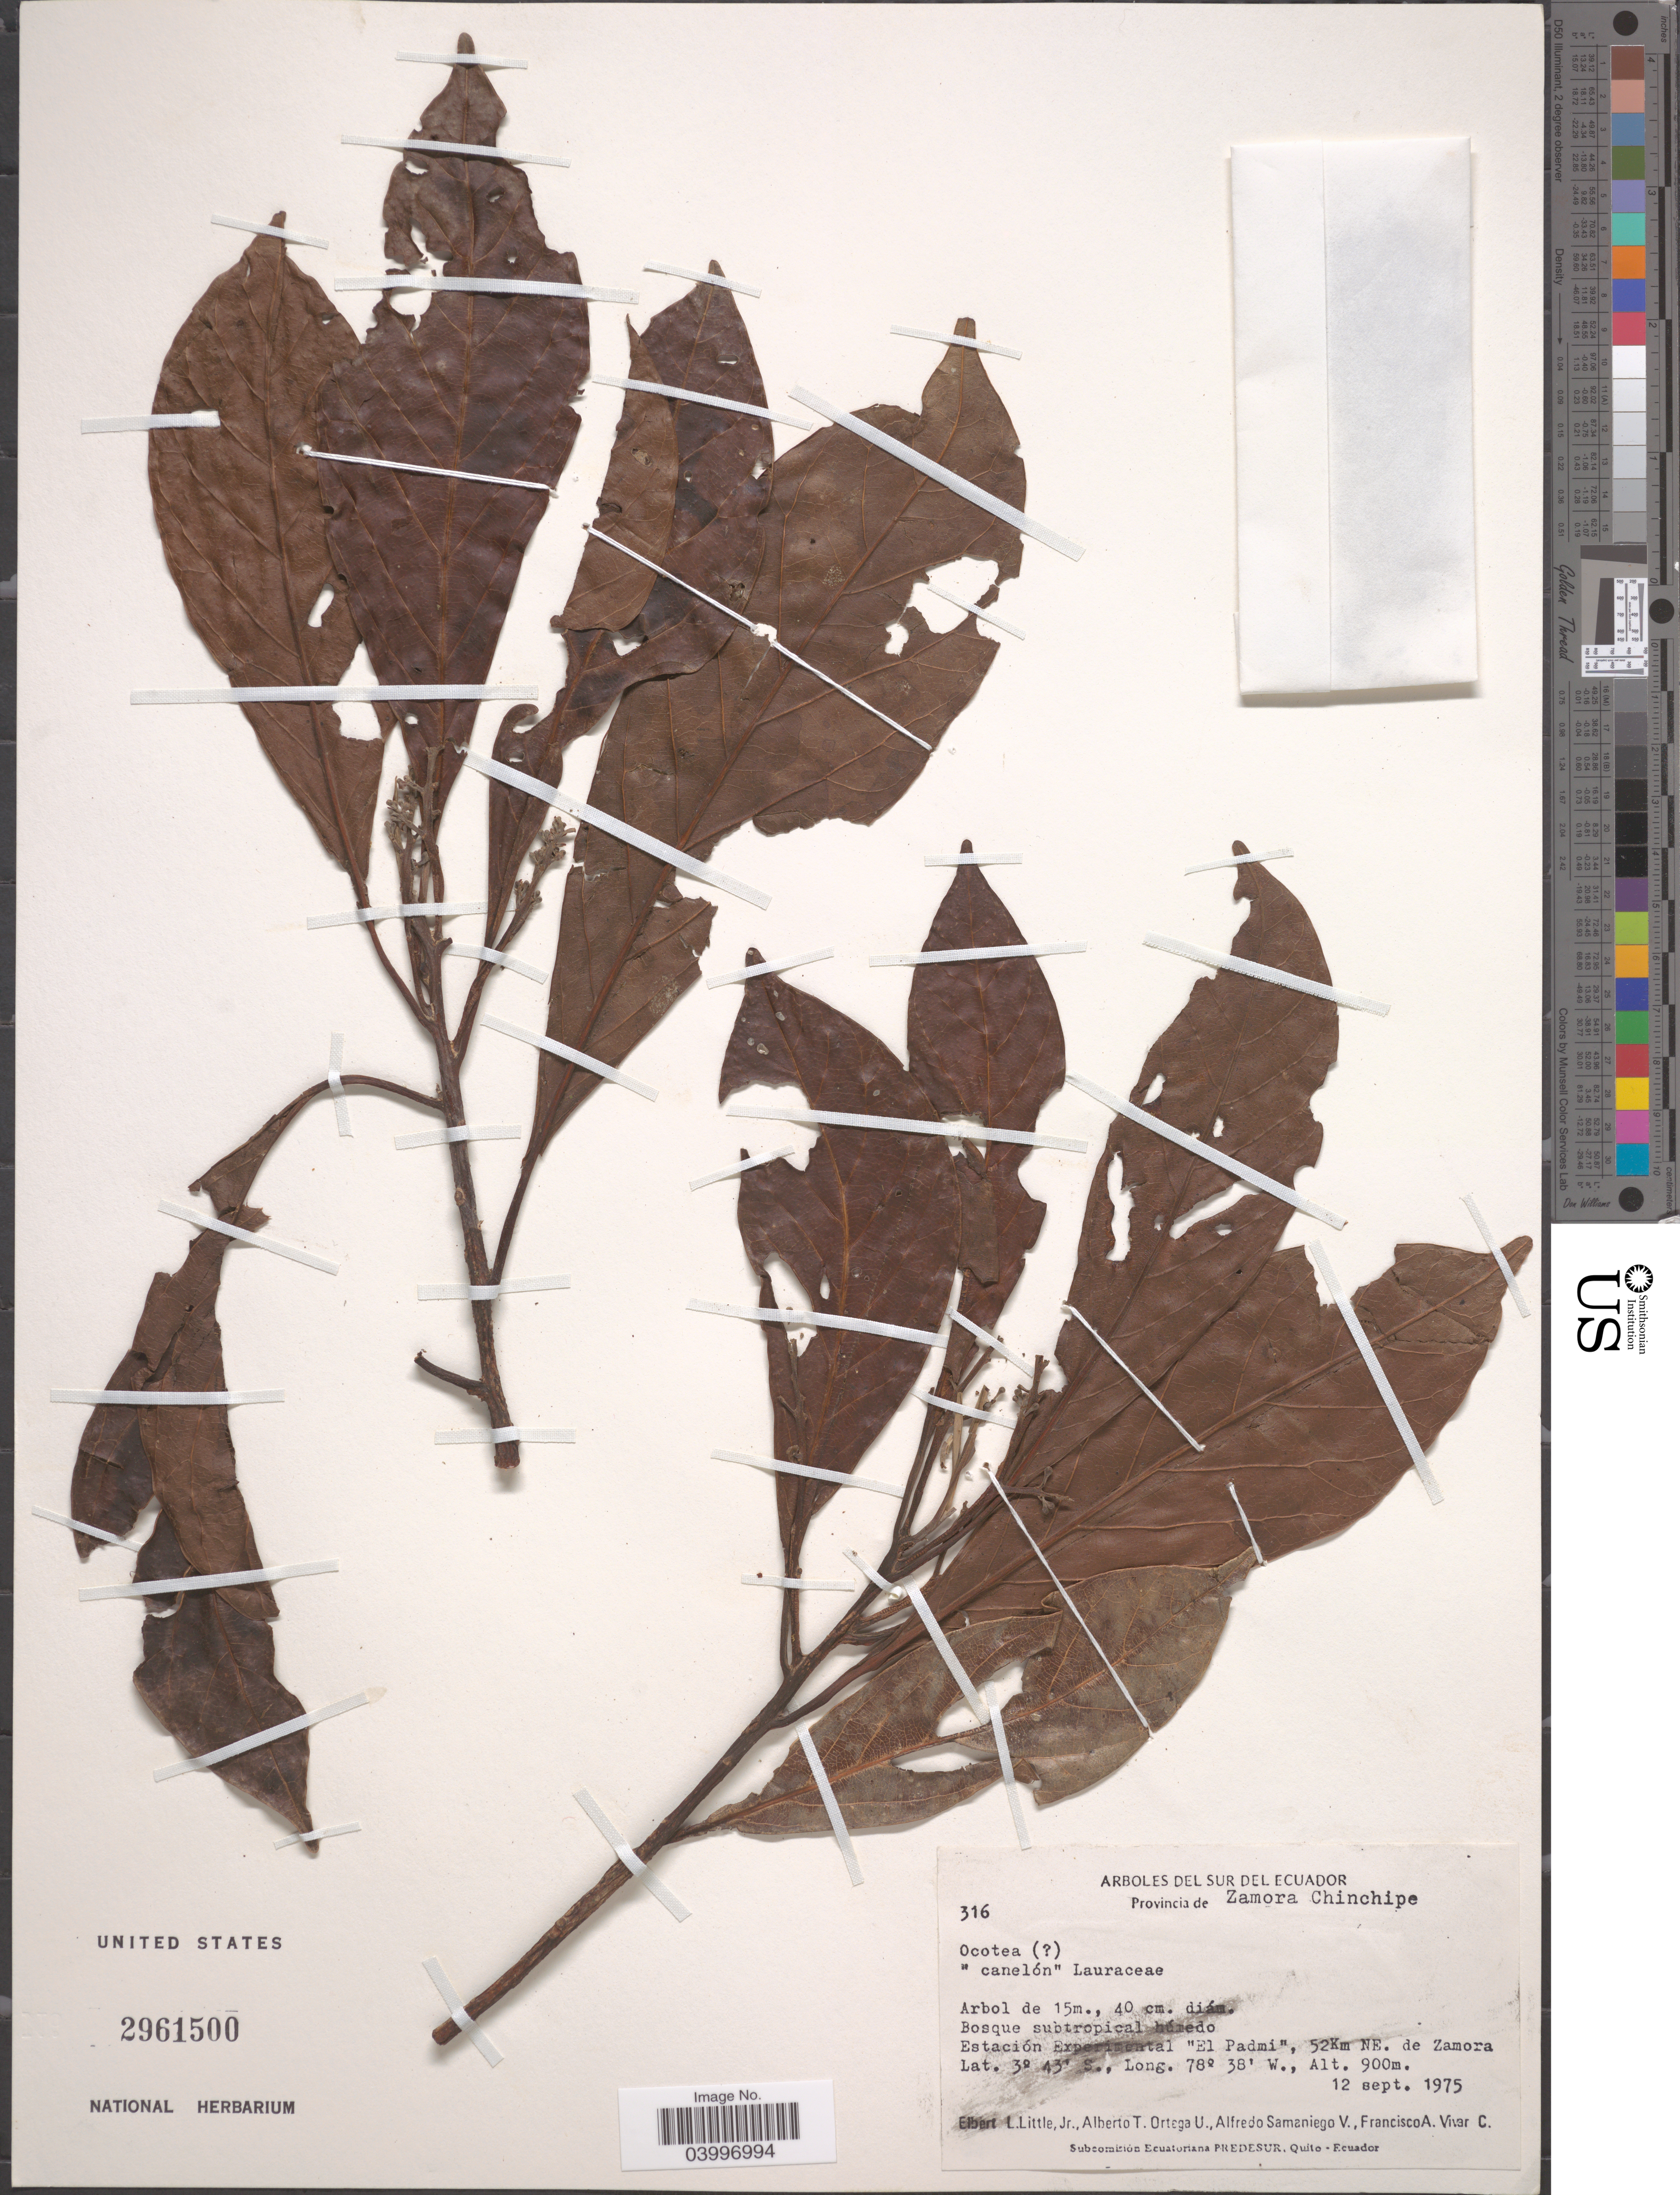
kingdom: Plantae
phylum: Tracheophyta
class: Magnoliopsida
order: Laurales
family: Lauraceae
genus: Ocotea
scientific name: Ocotea sp.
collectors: E. L. Little, A. T. Ortega U., A. Samaniego V. & F. A. Vivar C.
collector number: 316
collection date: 1975-09-12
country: Ecuador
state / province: Zamora-Chinchipe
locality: Sur del Ecuador. Estación Experimental 'El Padmi', 52Km NE. de Zamora.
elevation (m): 900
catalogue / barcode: US 2961500